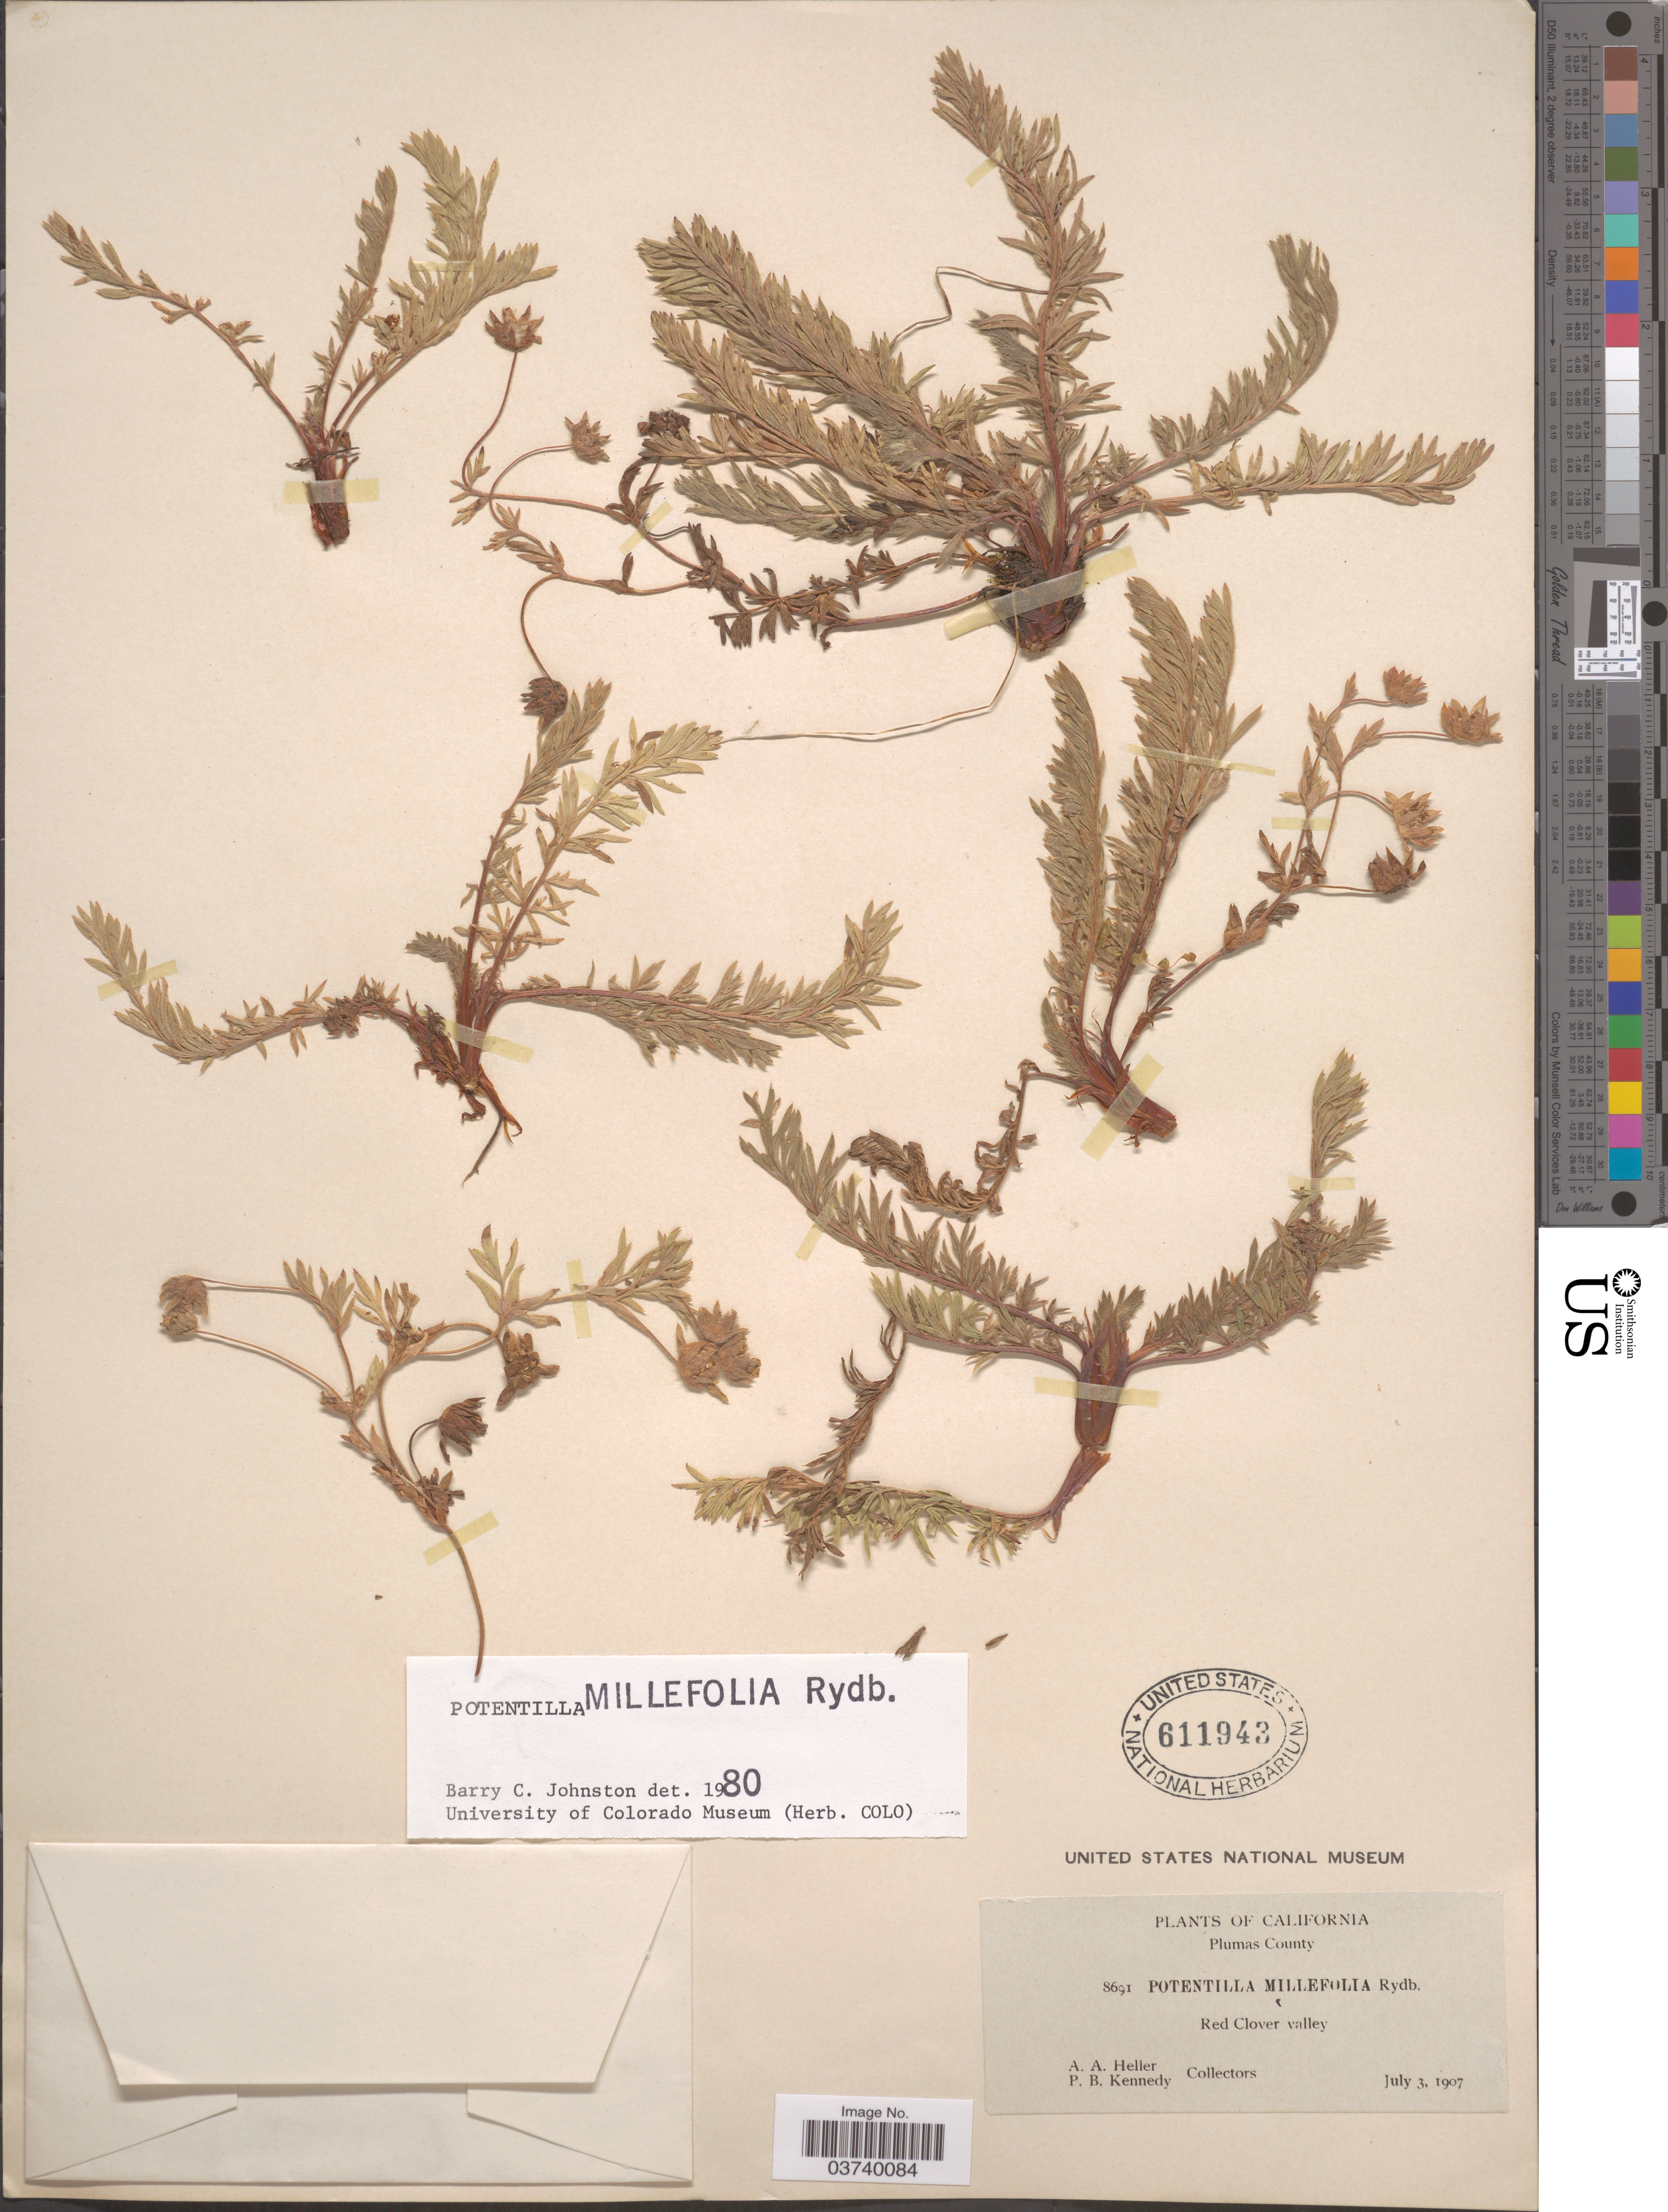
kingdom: Plantae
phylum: Tracheophyta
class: Magnoliopsida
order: Rosales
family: Rosaceae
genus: Potentilla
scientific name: Potentilla millefolia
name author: Rydb.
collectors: A. A. Heller & P. B. Kennedy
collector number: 8691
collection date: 1907-07-03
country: United States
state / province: California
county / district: Plumas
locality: Plumas County. Red Clover Valley.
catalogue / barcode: US 611943